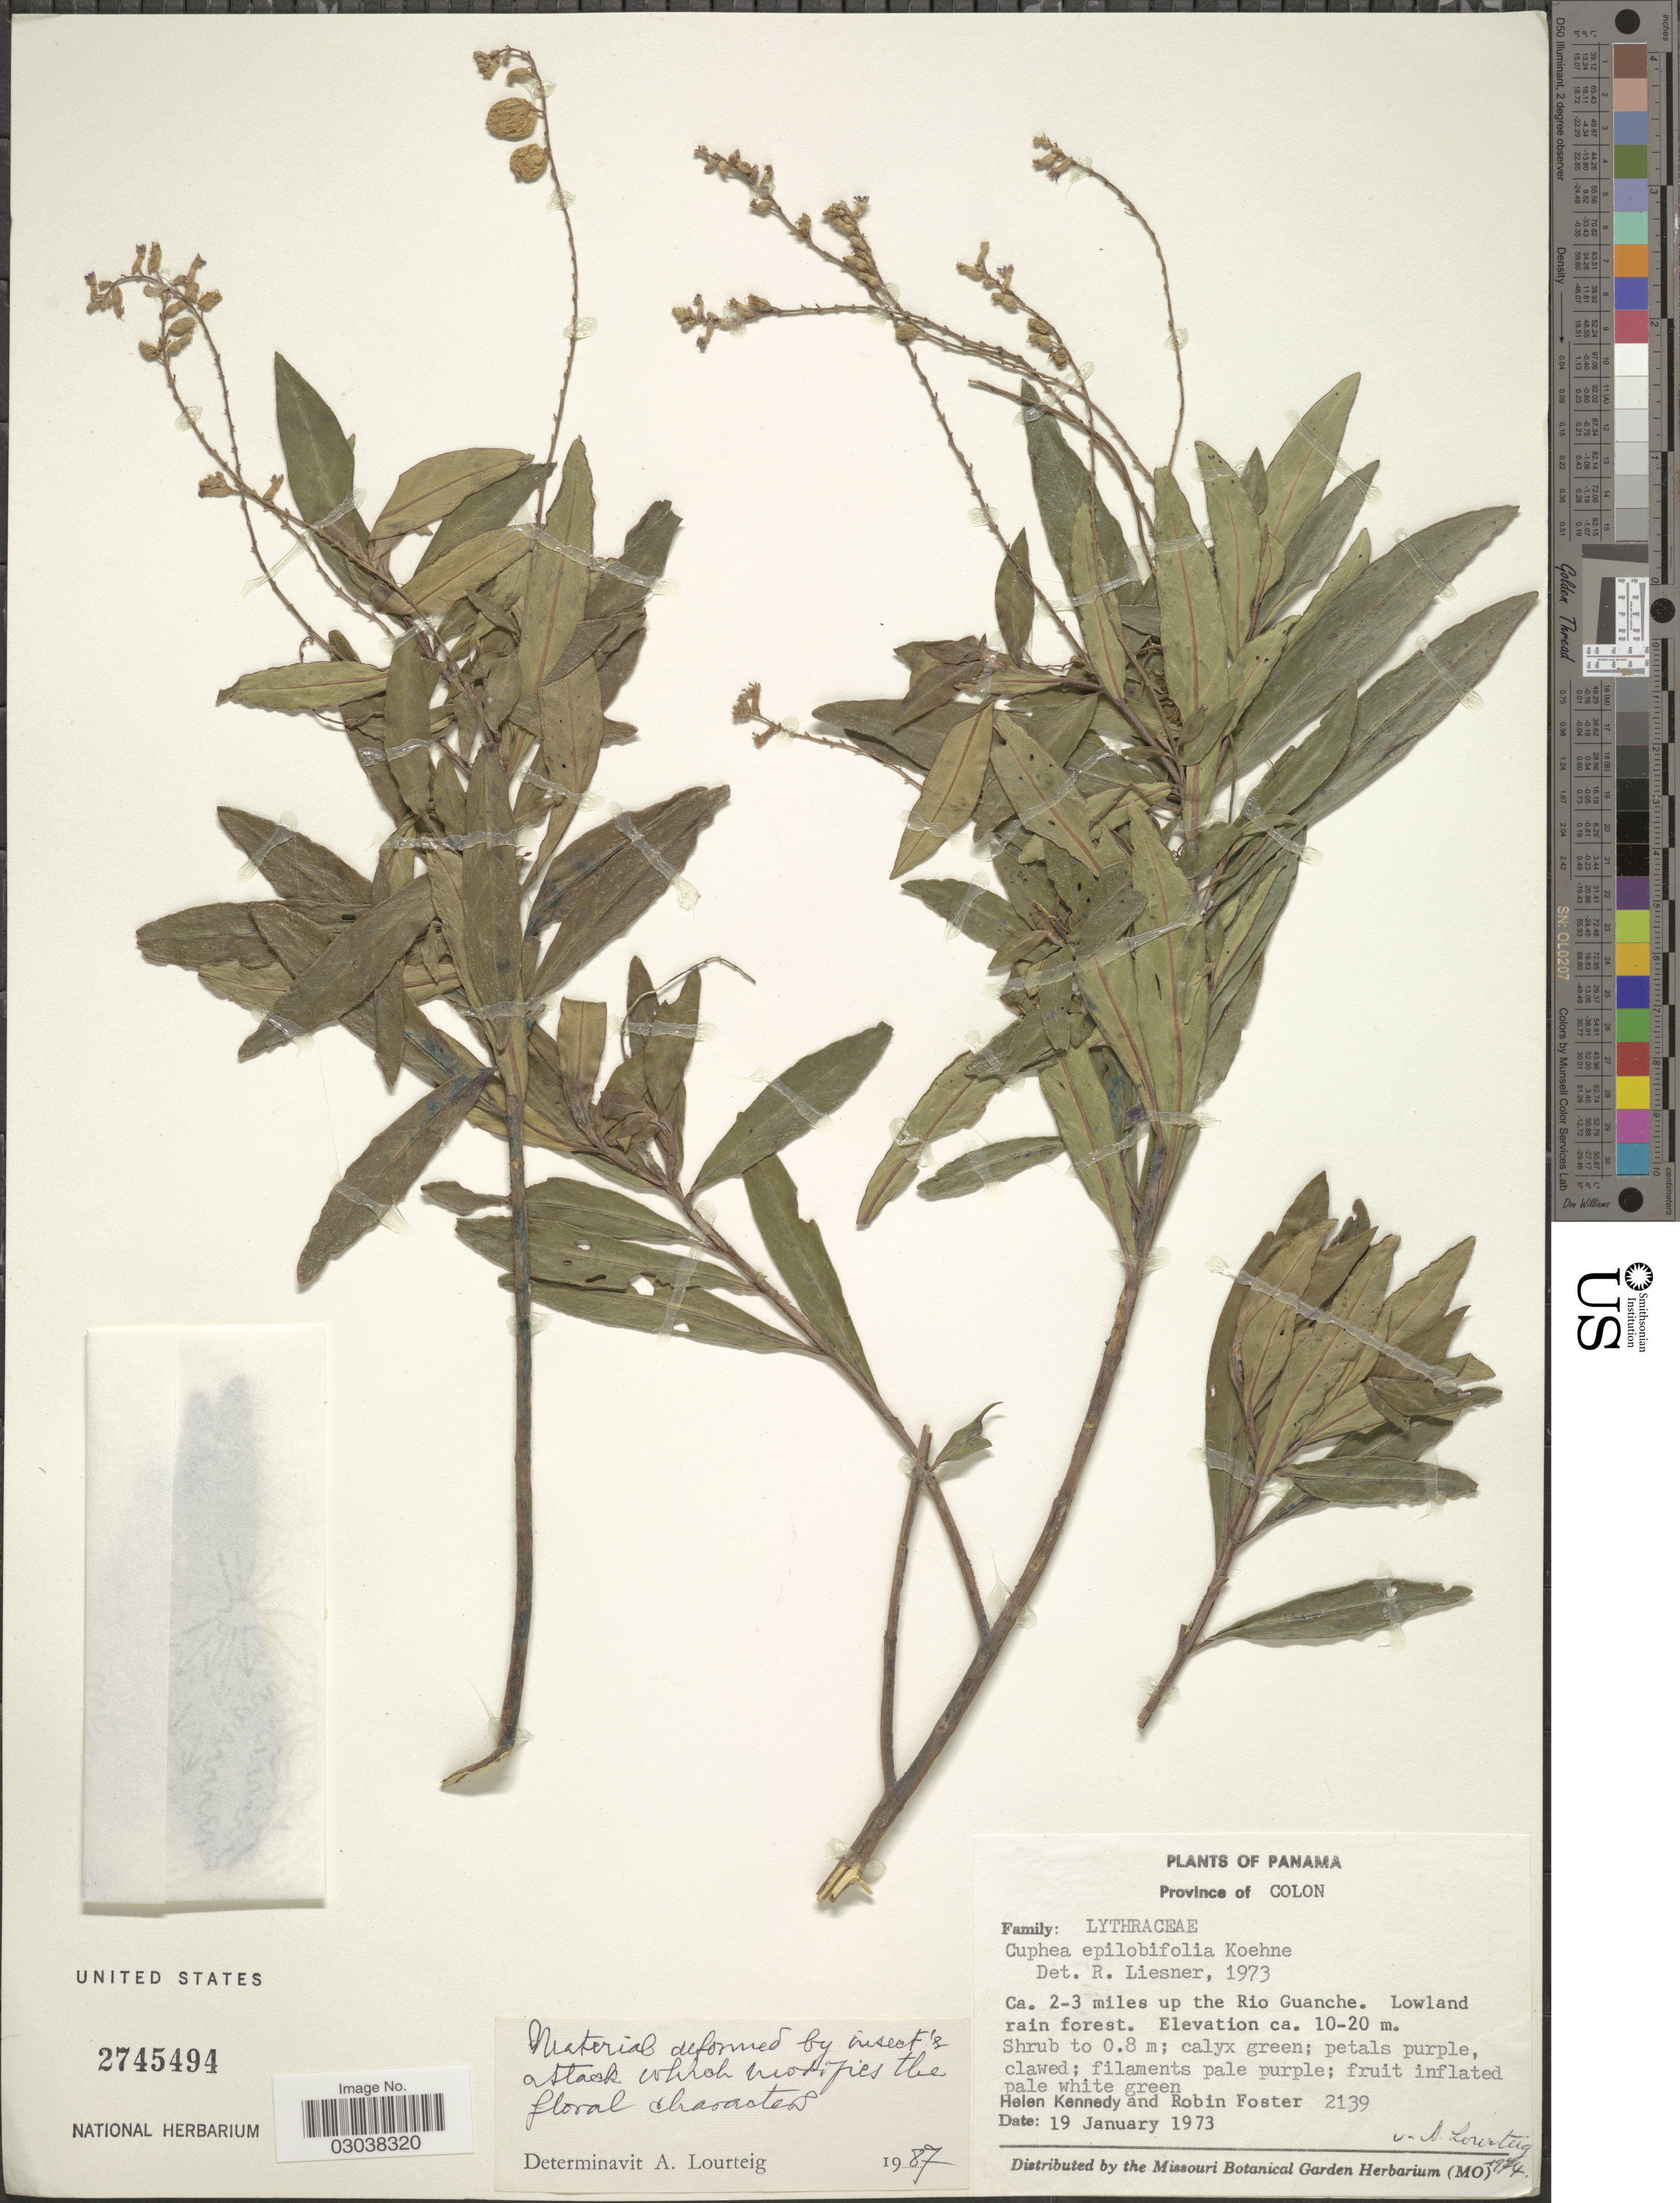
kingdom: Plantae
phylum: Tracheophyta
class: Magnoliopsida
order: Myrtales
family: Lythraceae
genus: Cuphea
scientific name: Cuphea epilobiifolia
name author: Koehne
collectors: H. Kennedy & R. B. Foster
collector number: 2139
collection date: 1973-01-19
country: Panama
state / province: Colón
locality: Ca. 2-3 miles up the Rio Guanche.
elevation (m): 10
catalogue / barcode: US 2745494